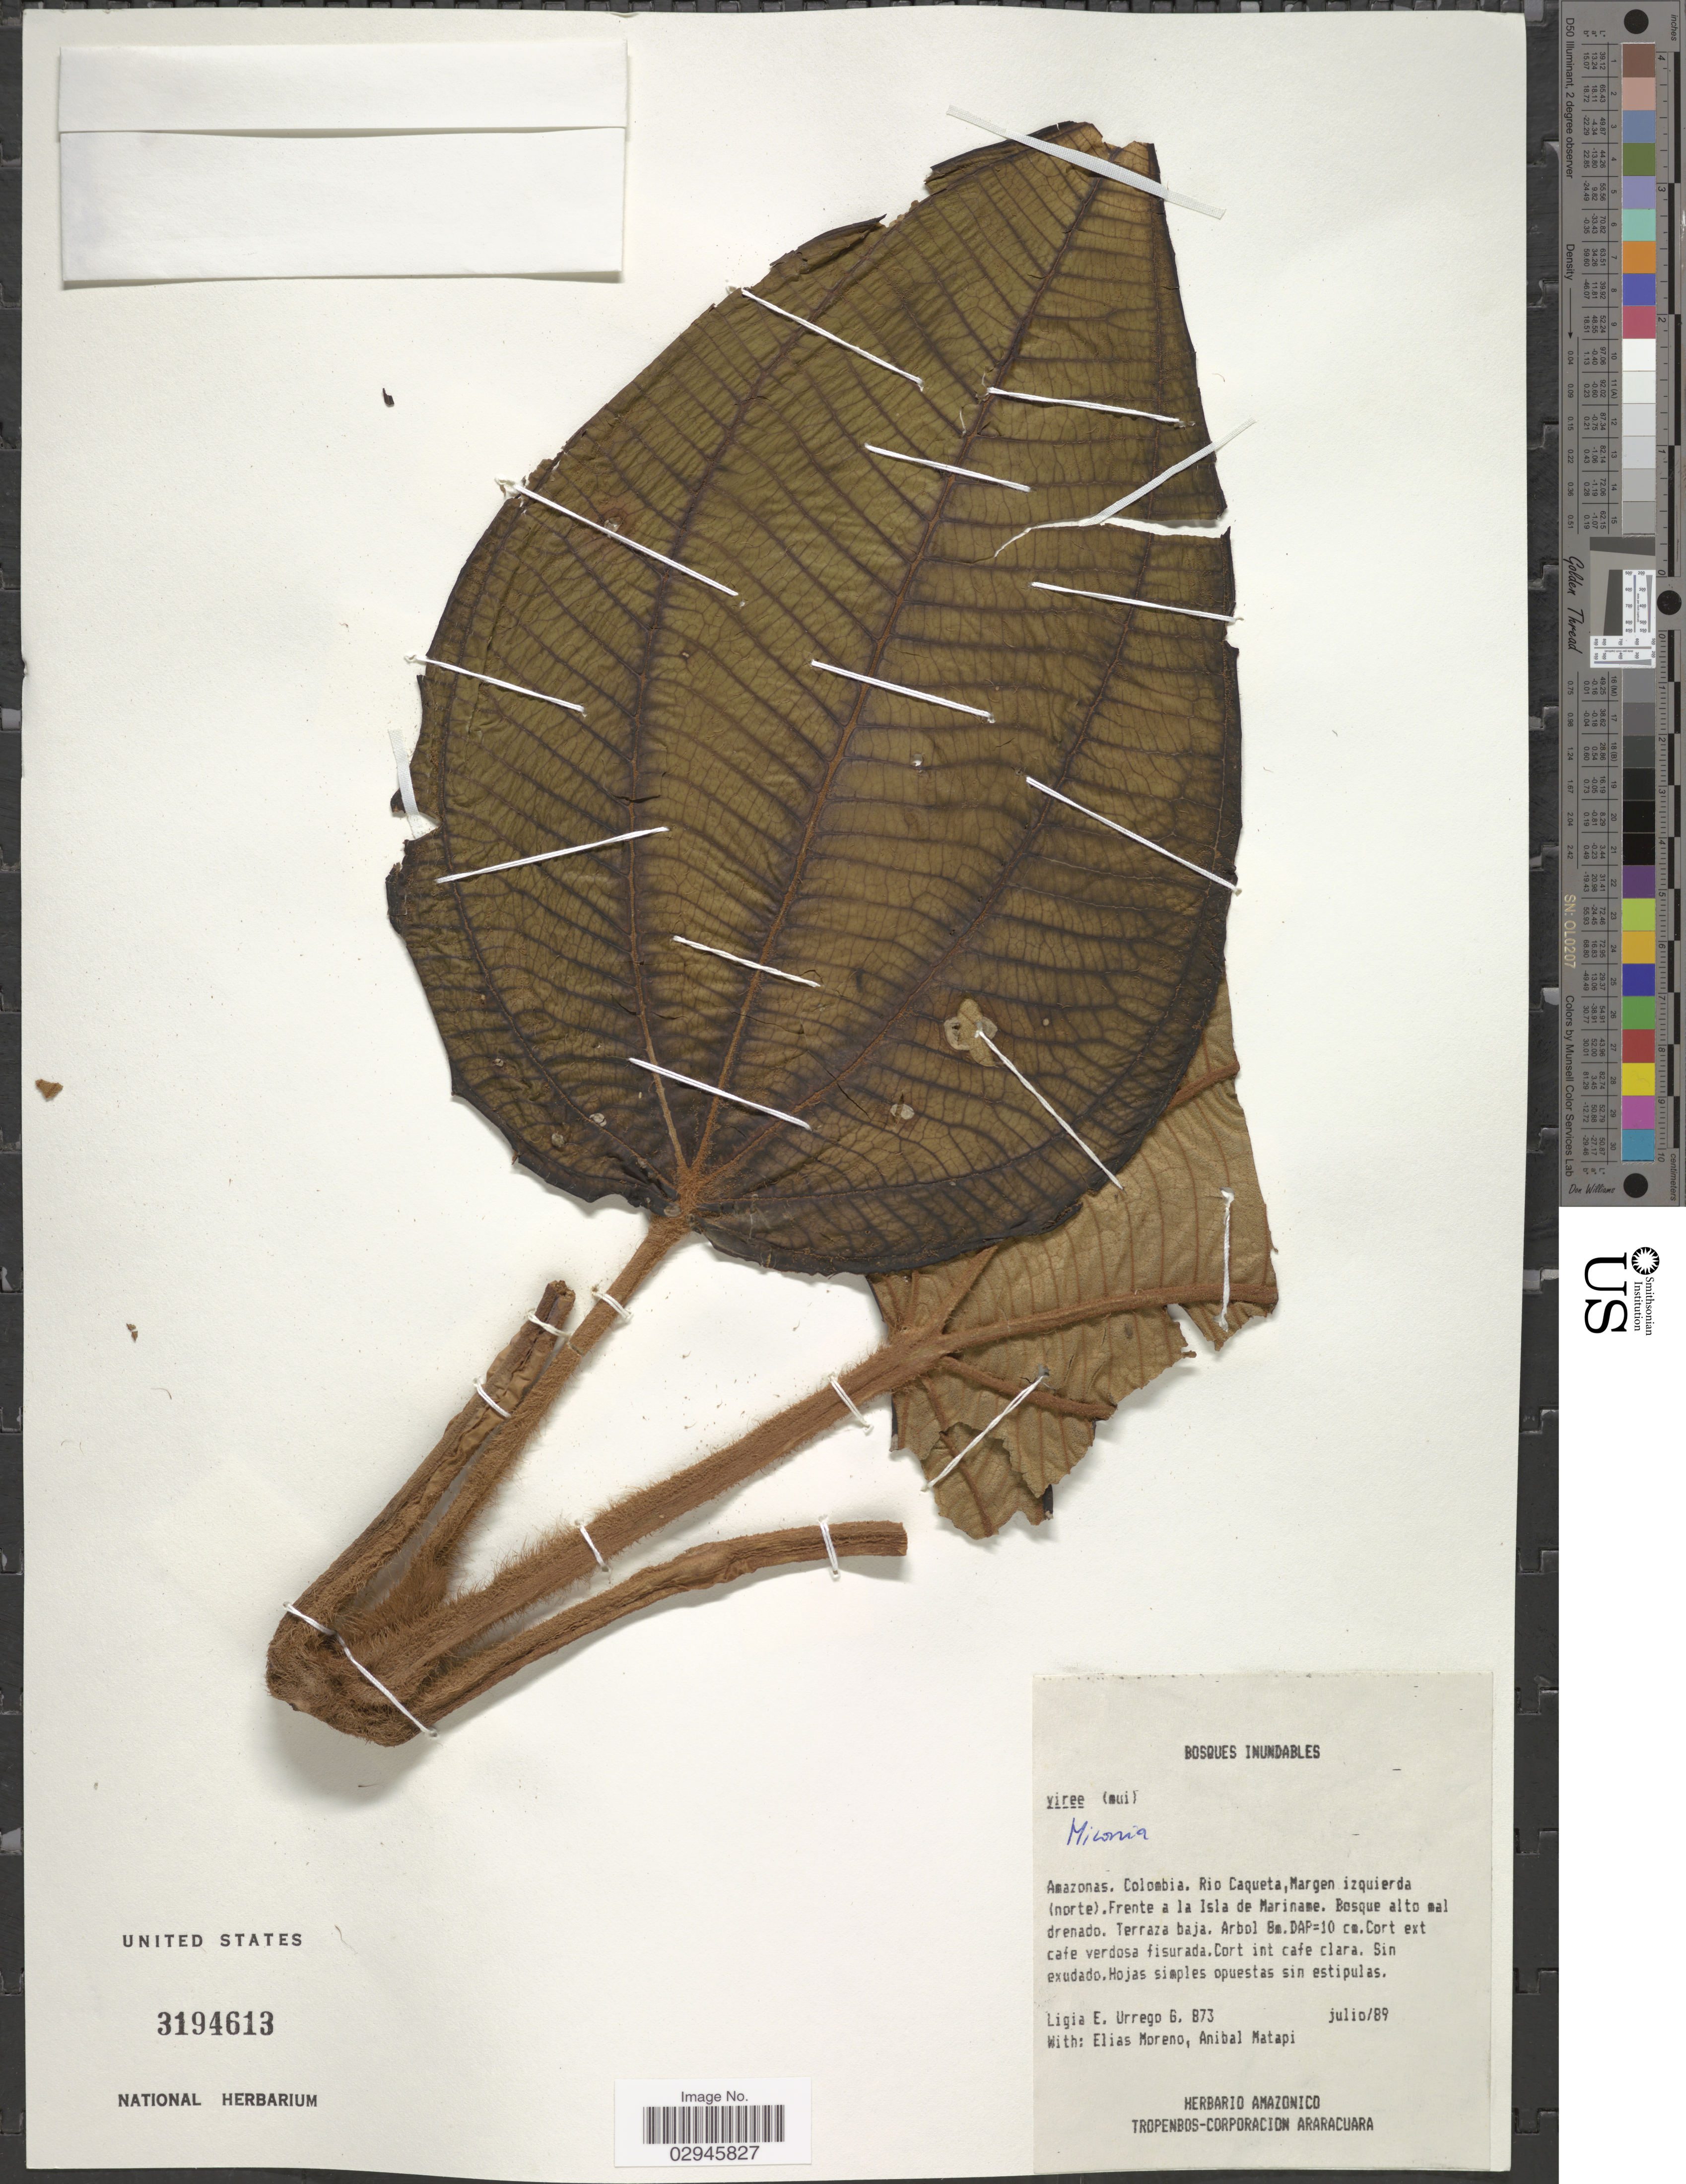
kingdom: Plantae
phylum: Tracheophyta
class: Magnoliopsida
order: Myrtales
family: Melastomataceae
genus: Miconia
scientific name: Miconia sp.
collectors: L. Urrego G., E. Moreno & A. Matapi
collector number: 873*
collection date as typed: Transcribed d/m/y: /7/89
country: Colombia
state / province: Amazônas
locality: Rio Caqueta, Margen izquierda (norte). Frente a la Isla de Mariname.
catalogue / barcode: US 3194613